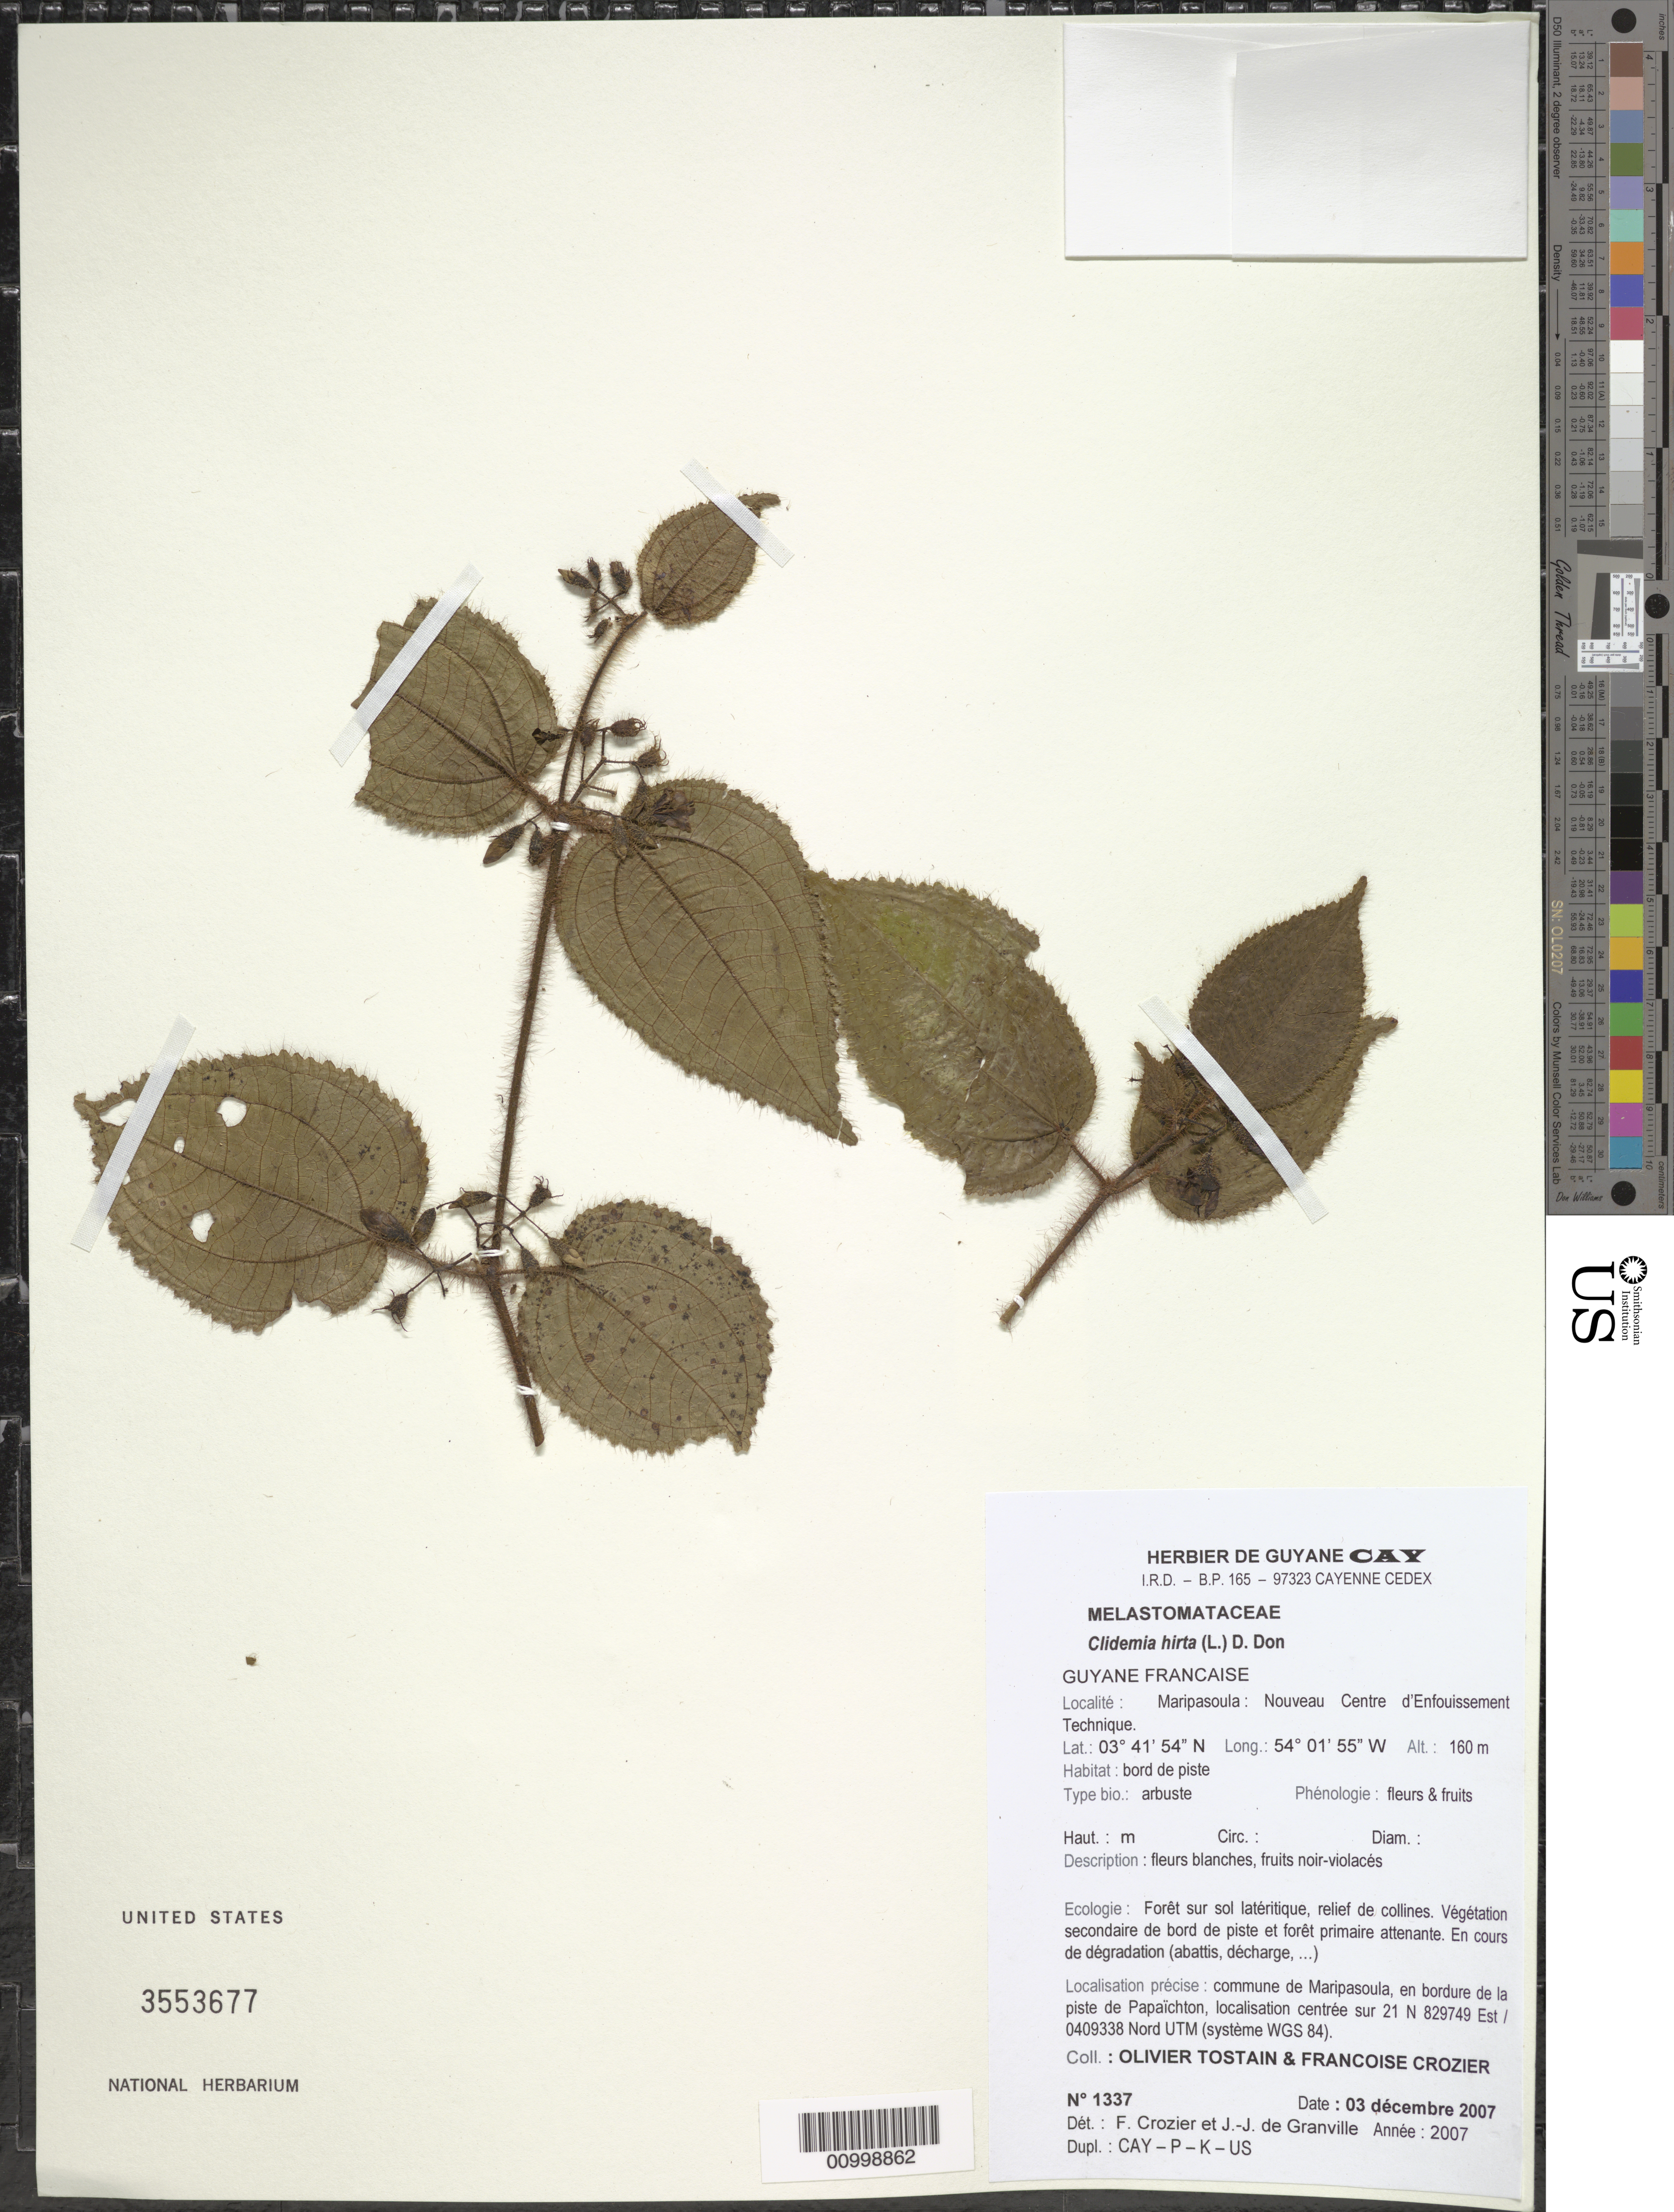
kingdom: Plantae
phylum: Tracheophyta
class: Magnoliopsida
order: Myrtales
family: Melastomataceae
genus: Clidemia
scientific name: Clidemia hirta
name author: (L.) D. Don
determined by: Granville, J. J. de, (CAY), Institut de Recherche pour le Developpement (IRD) (FRENCH GUIANA)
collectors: O. Tostain & F. Crozier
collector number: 1337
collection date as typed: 3-Dec-07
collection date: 2007-12-03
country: French Guiana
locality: Maripasoula: Noveau Centre d'Enfouissement Technique; commune de Marpasoula, en bordure de la piste de Papaïchton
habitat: Foret sur sol lateritique, relief de collines. Veg secondaire de bord de piste et foret primaire attente. En cours de degredation (abattis, decharge)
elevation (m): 160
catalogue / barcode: US 3553677